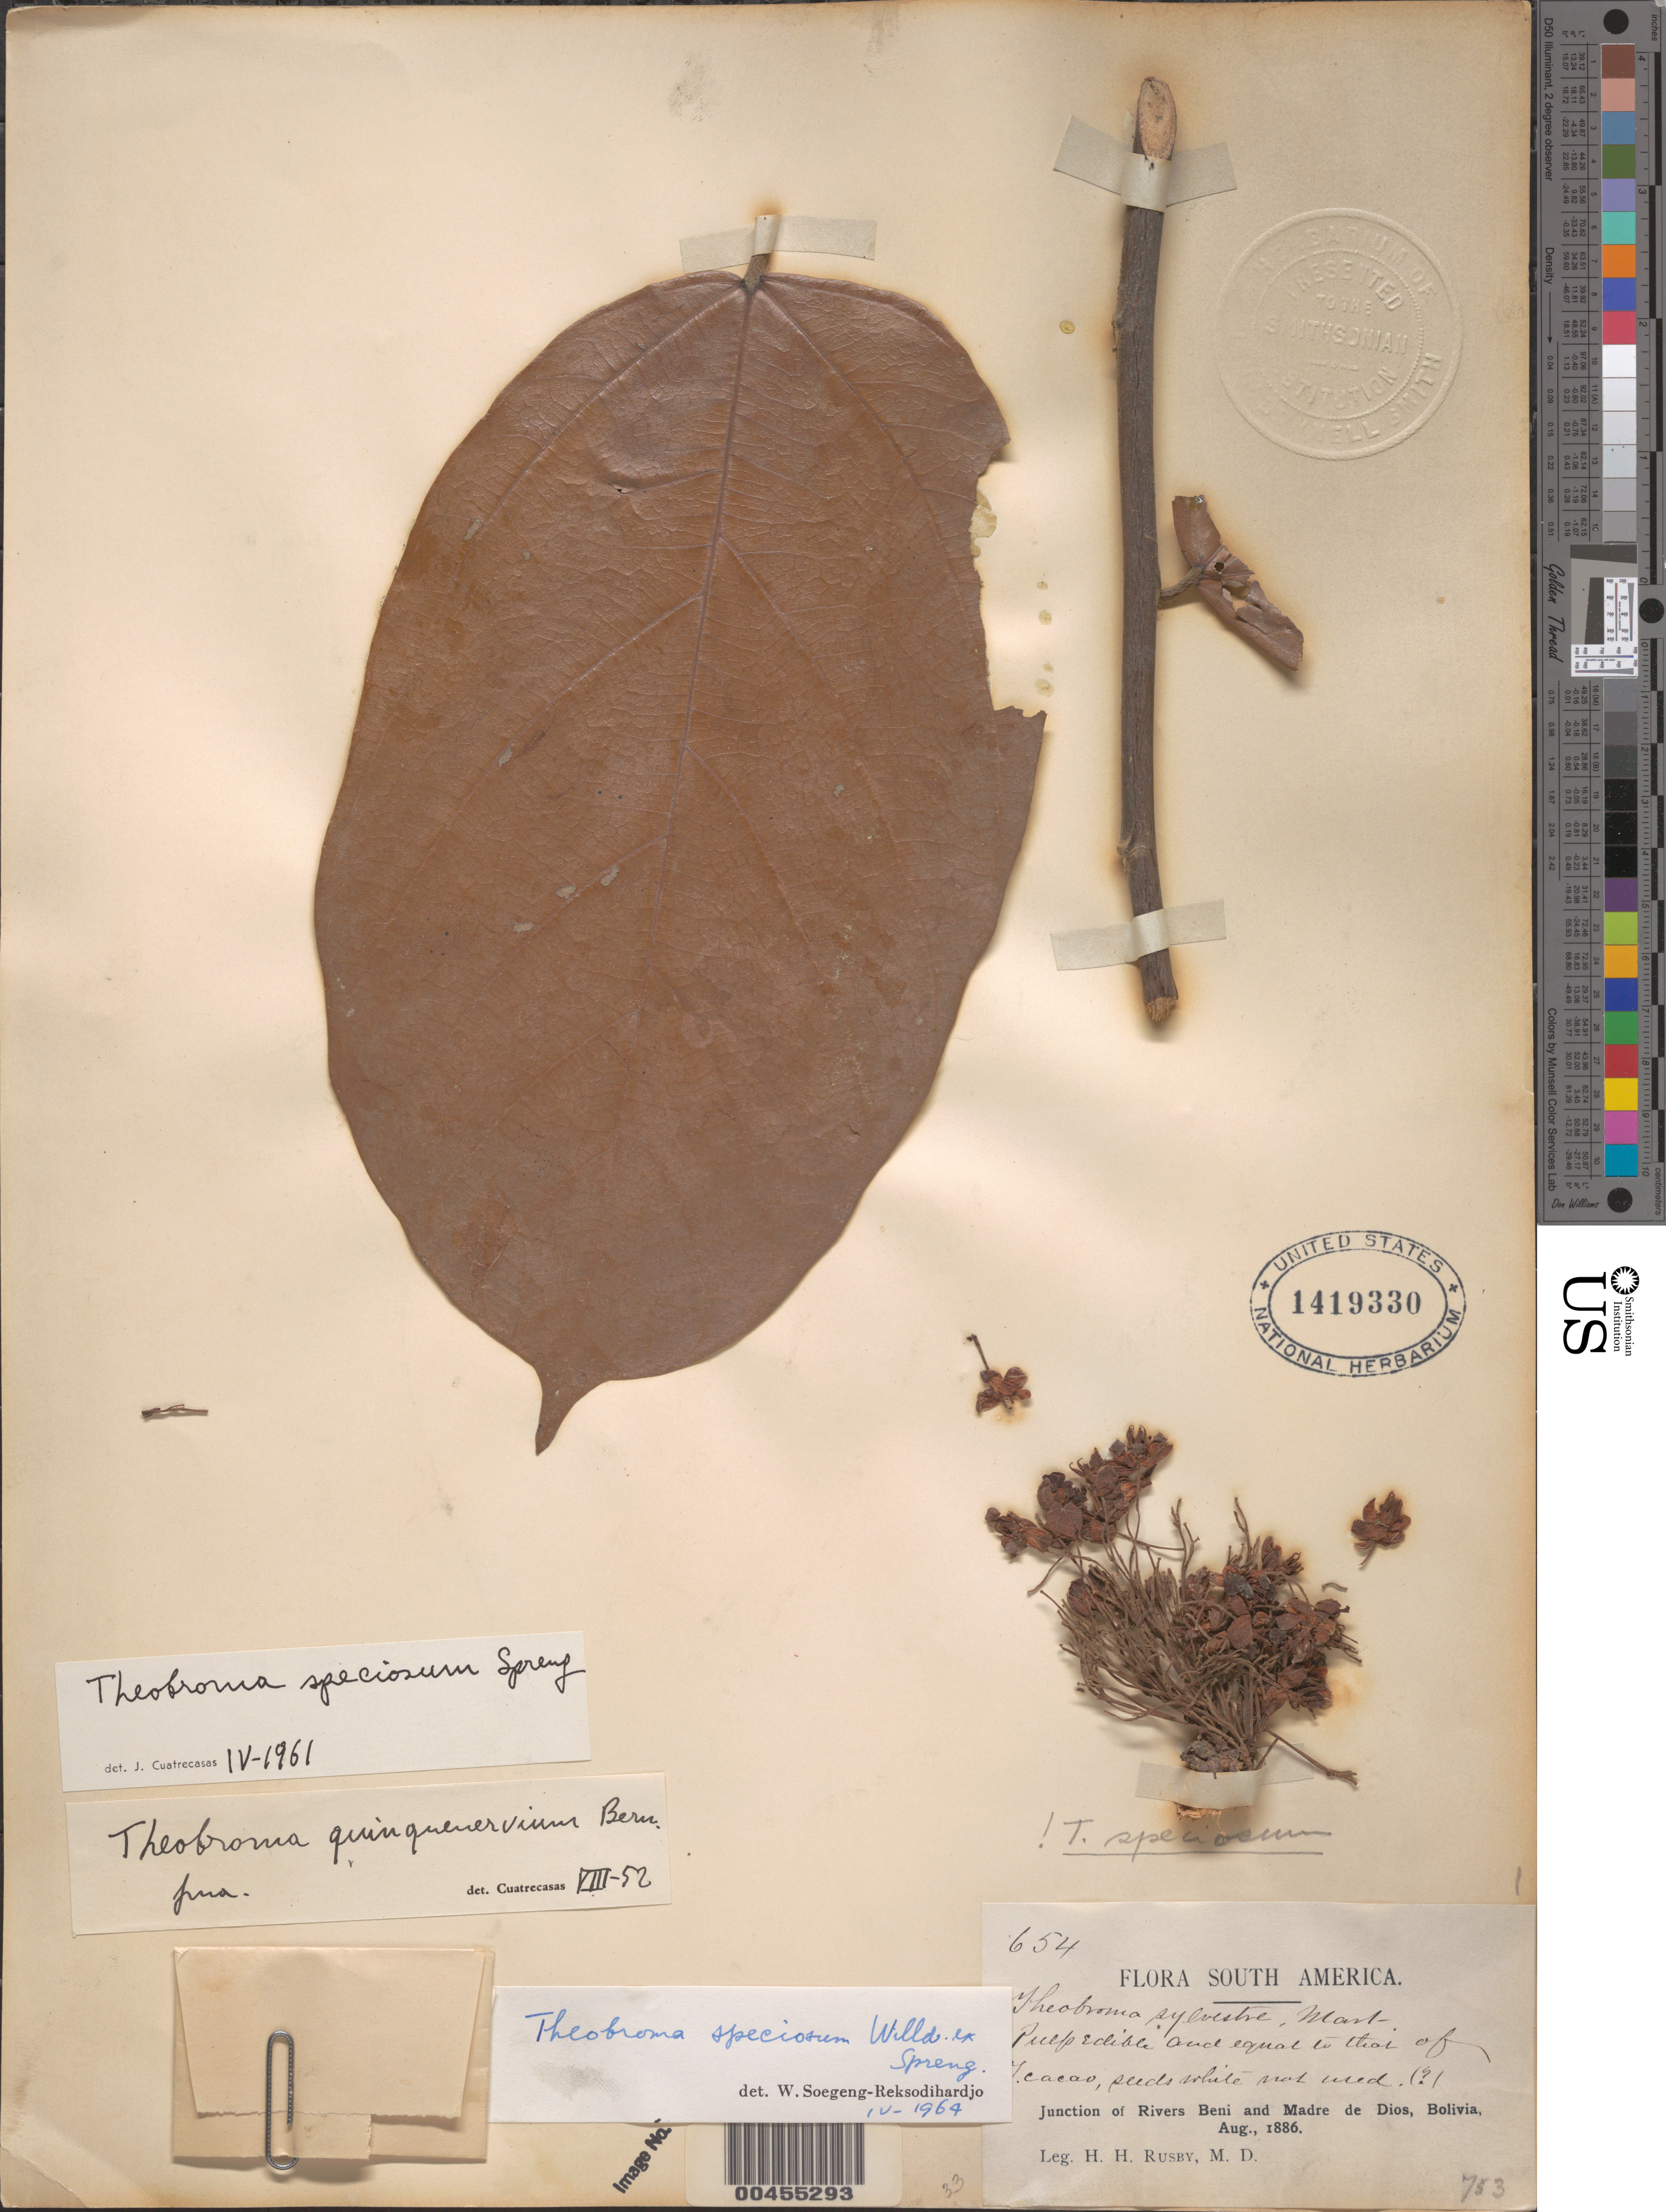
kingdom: Plantae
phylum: Tracheophyta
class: Magnoliopsida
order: Malvales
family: Malvaceae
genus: Theobroma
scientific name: Theobroma speciosum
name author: Willd. ex Spreng.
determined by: Soegeng-Reksodihardjo, W.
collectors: H. H. Rusby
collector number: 654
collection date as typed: Aug 1886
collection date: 1886-08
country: Bolivia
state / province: Beni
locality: Junction of Rivers Beni and Madre de Dios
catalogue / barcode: US 1419330